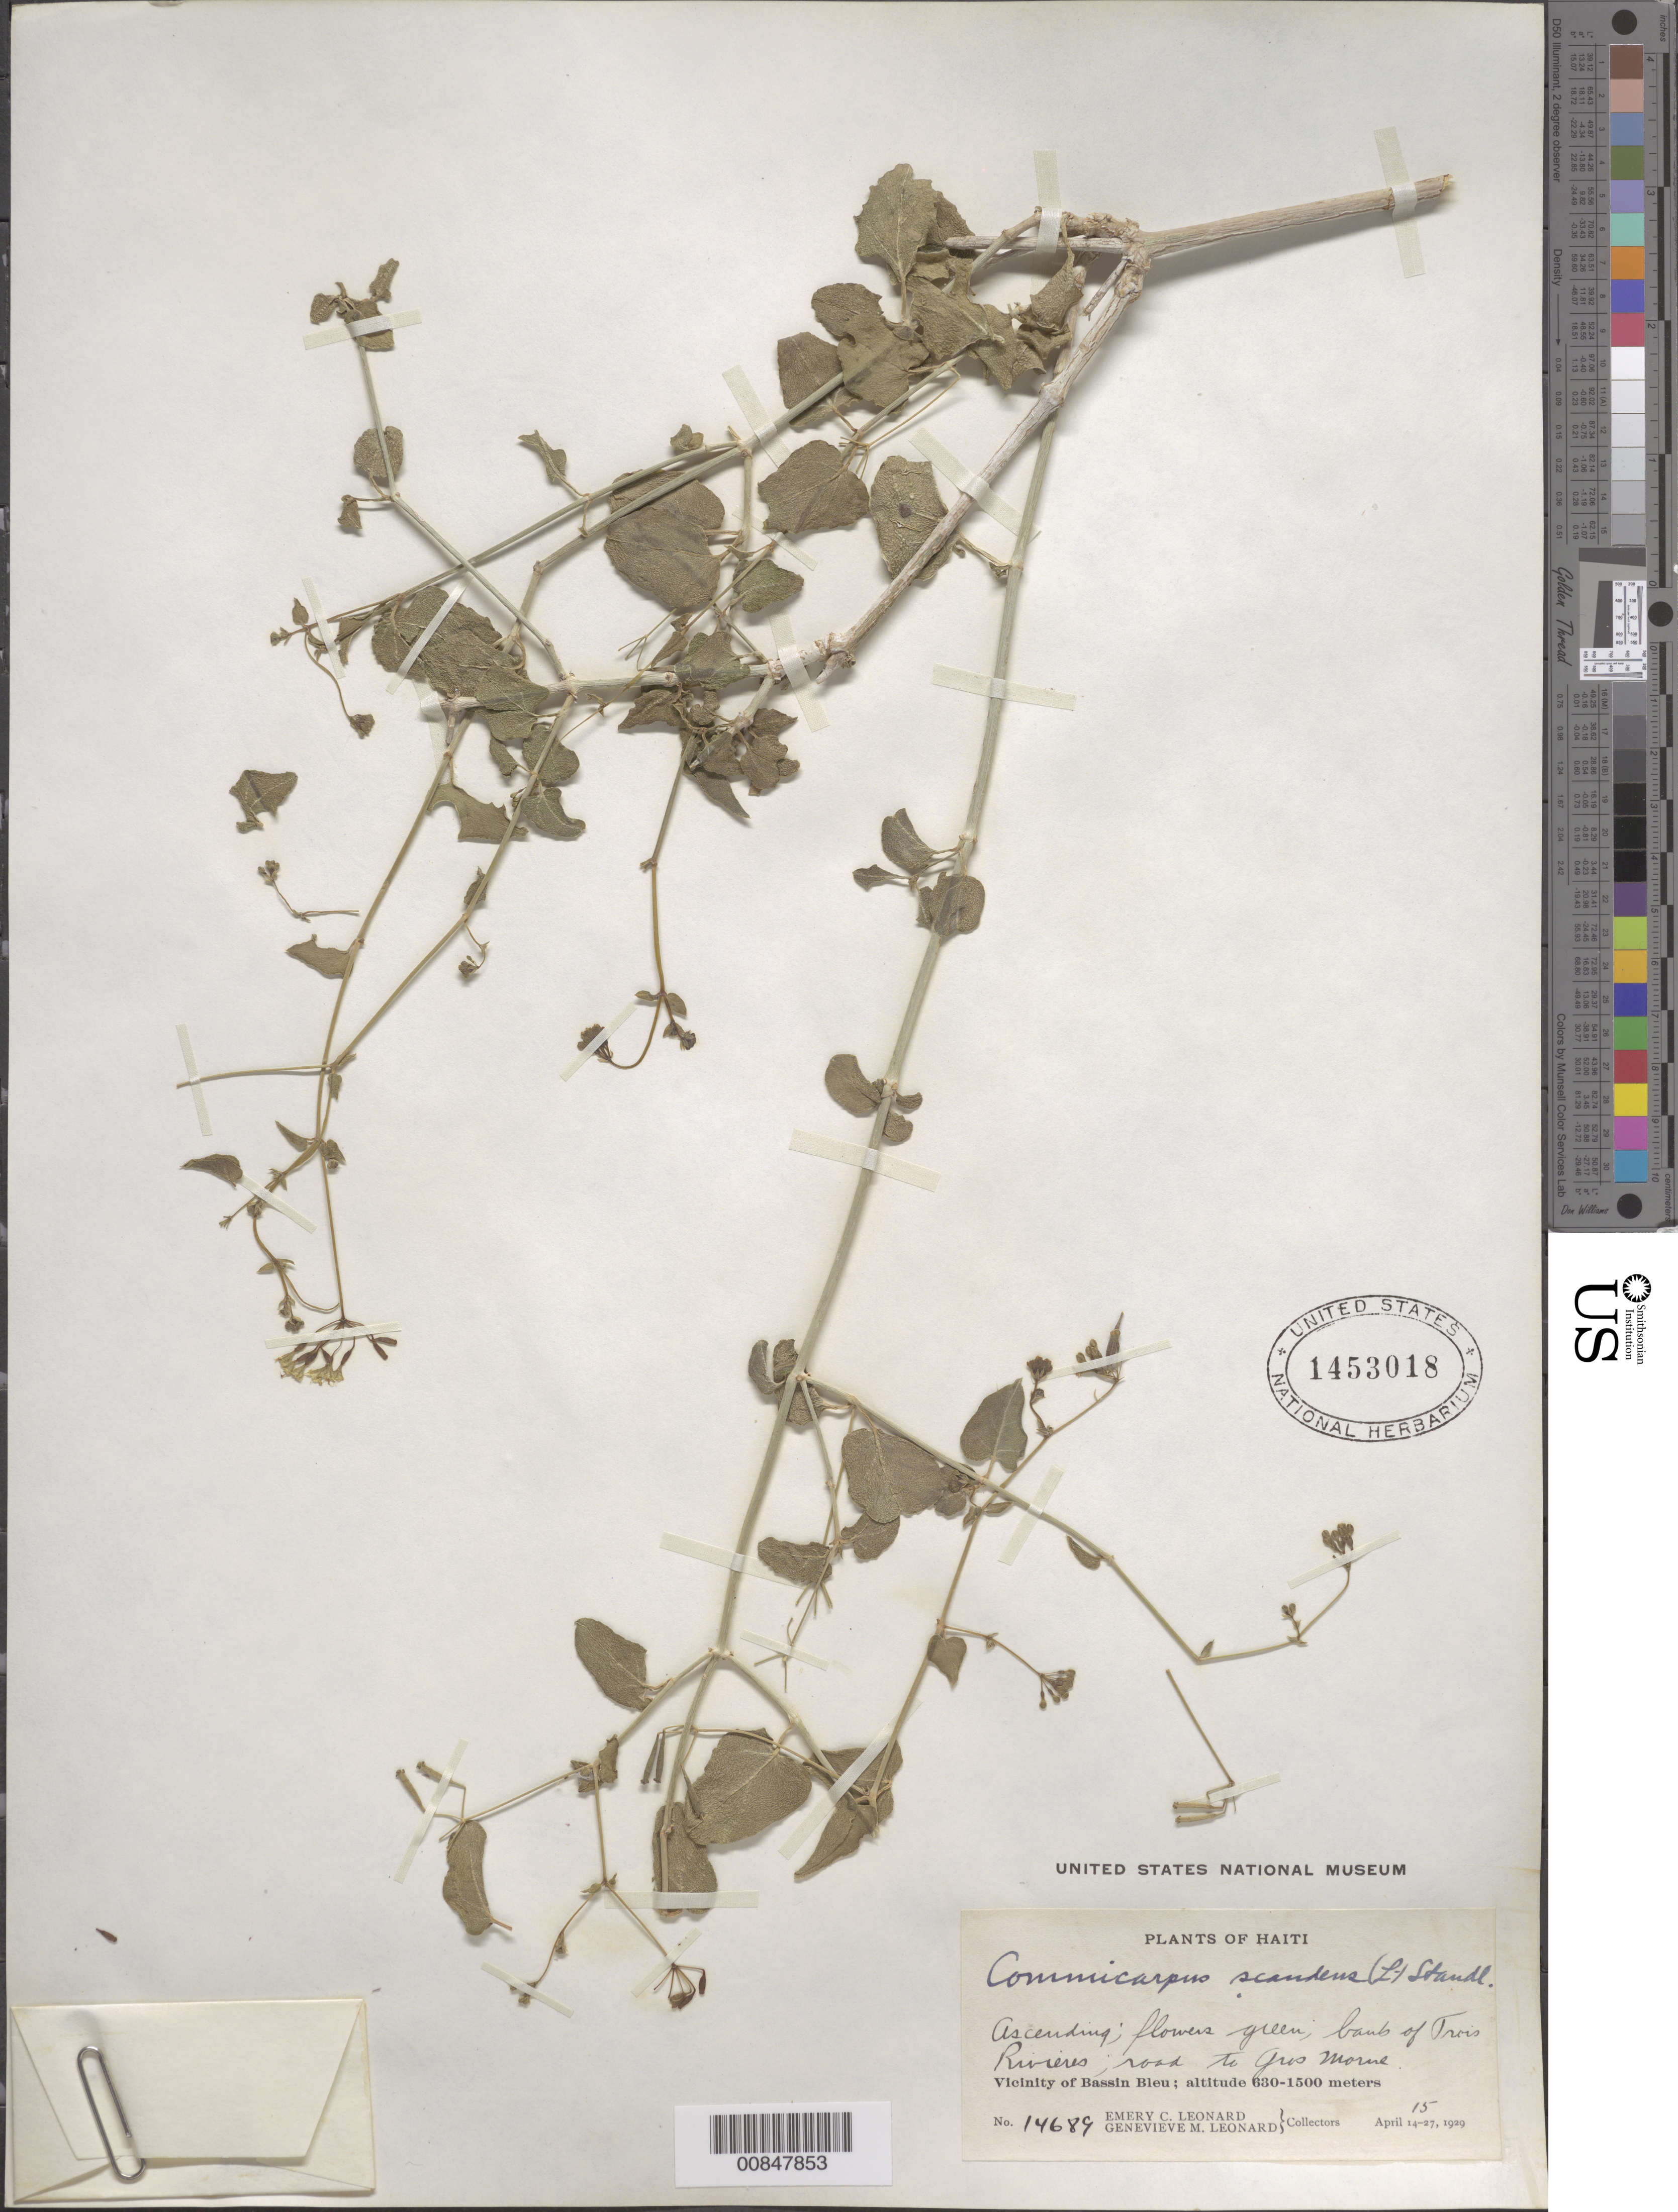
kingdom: Plantae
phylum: Tracheophyta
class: Magnoliopsida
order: Caryophyllales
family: Nyctaginaceae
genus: Boerhavia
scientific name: Boerhavia scandens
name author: L.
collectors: E. C. Leonard & G. M. Leonard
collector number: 14689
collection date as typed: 15 Apr 1929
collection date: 1929-04-15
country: Haiti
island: Hispaniola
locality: Vicinity of Bassin Bleu. Bank of Trois Rivières; road to Gros Morne.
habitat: Bank of river.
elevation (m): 630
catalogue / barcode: US 1453018